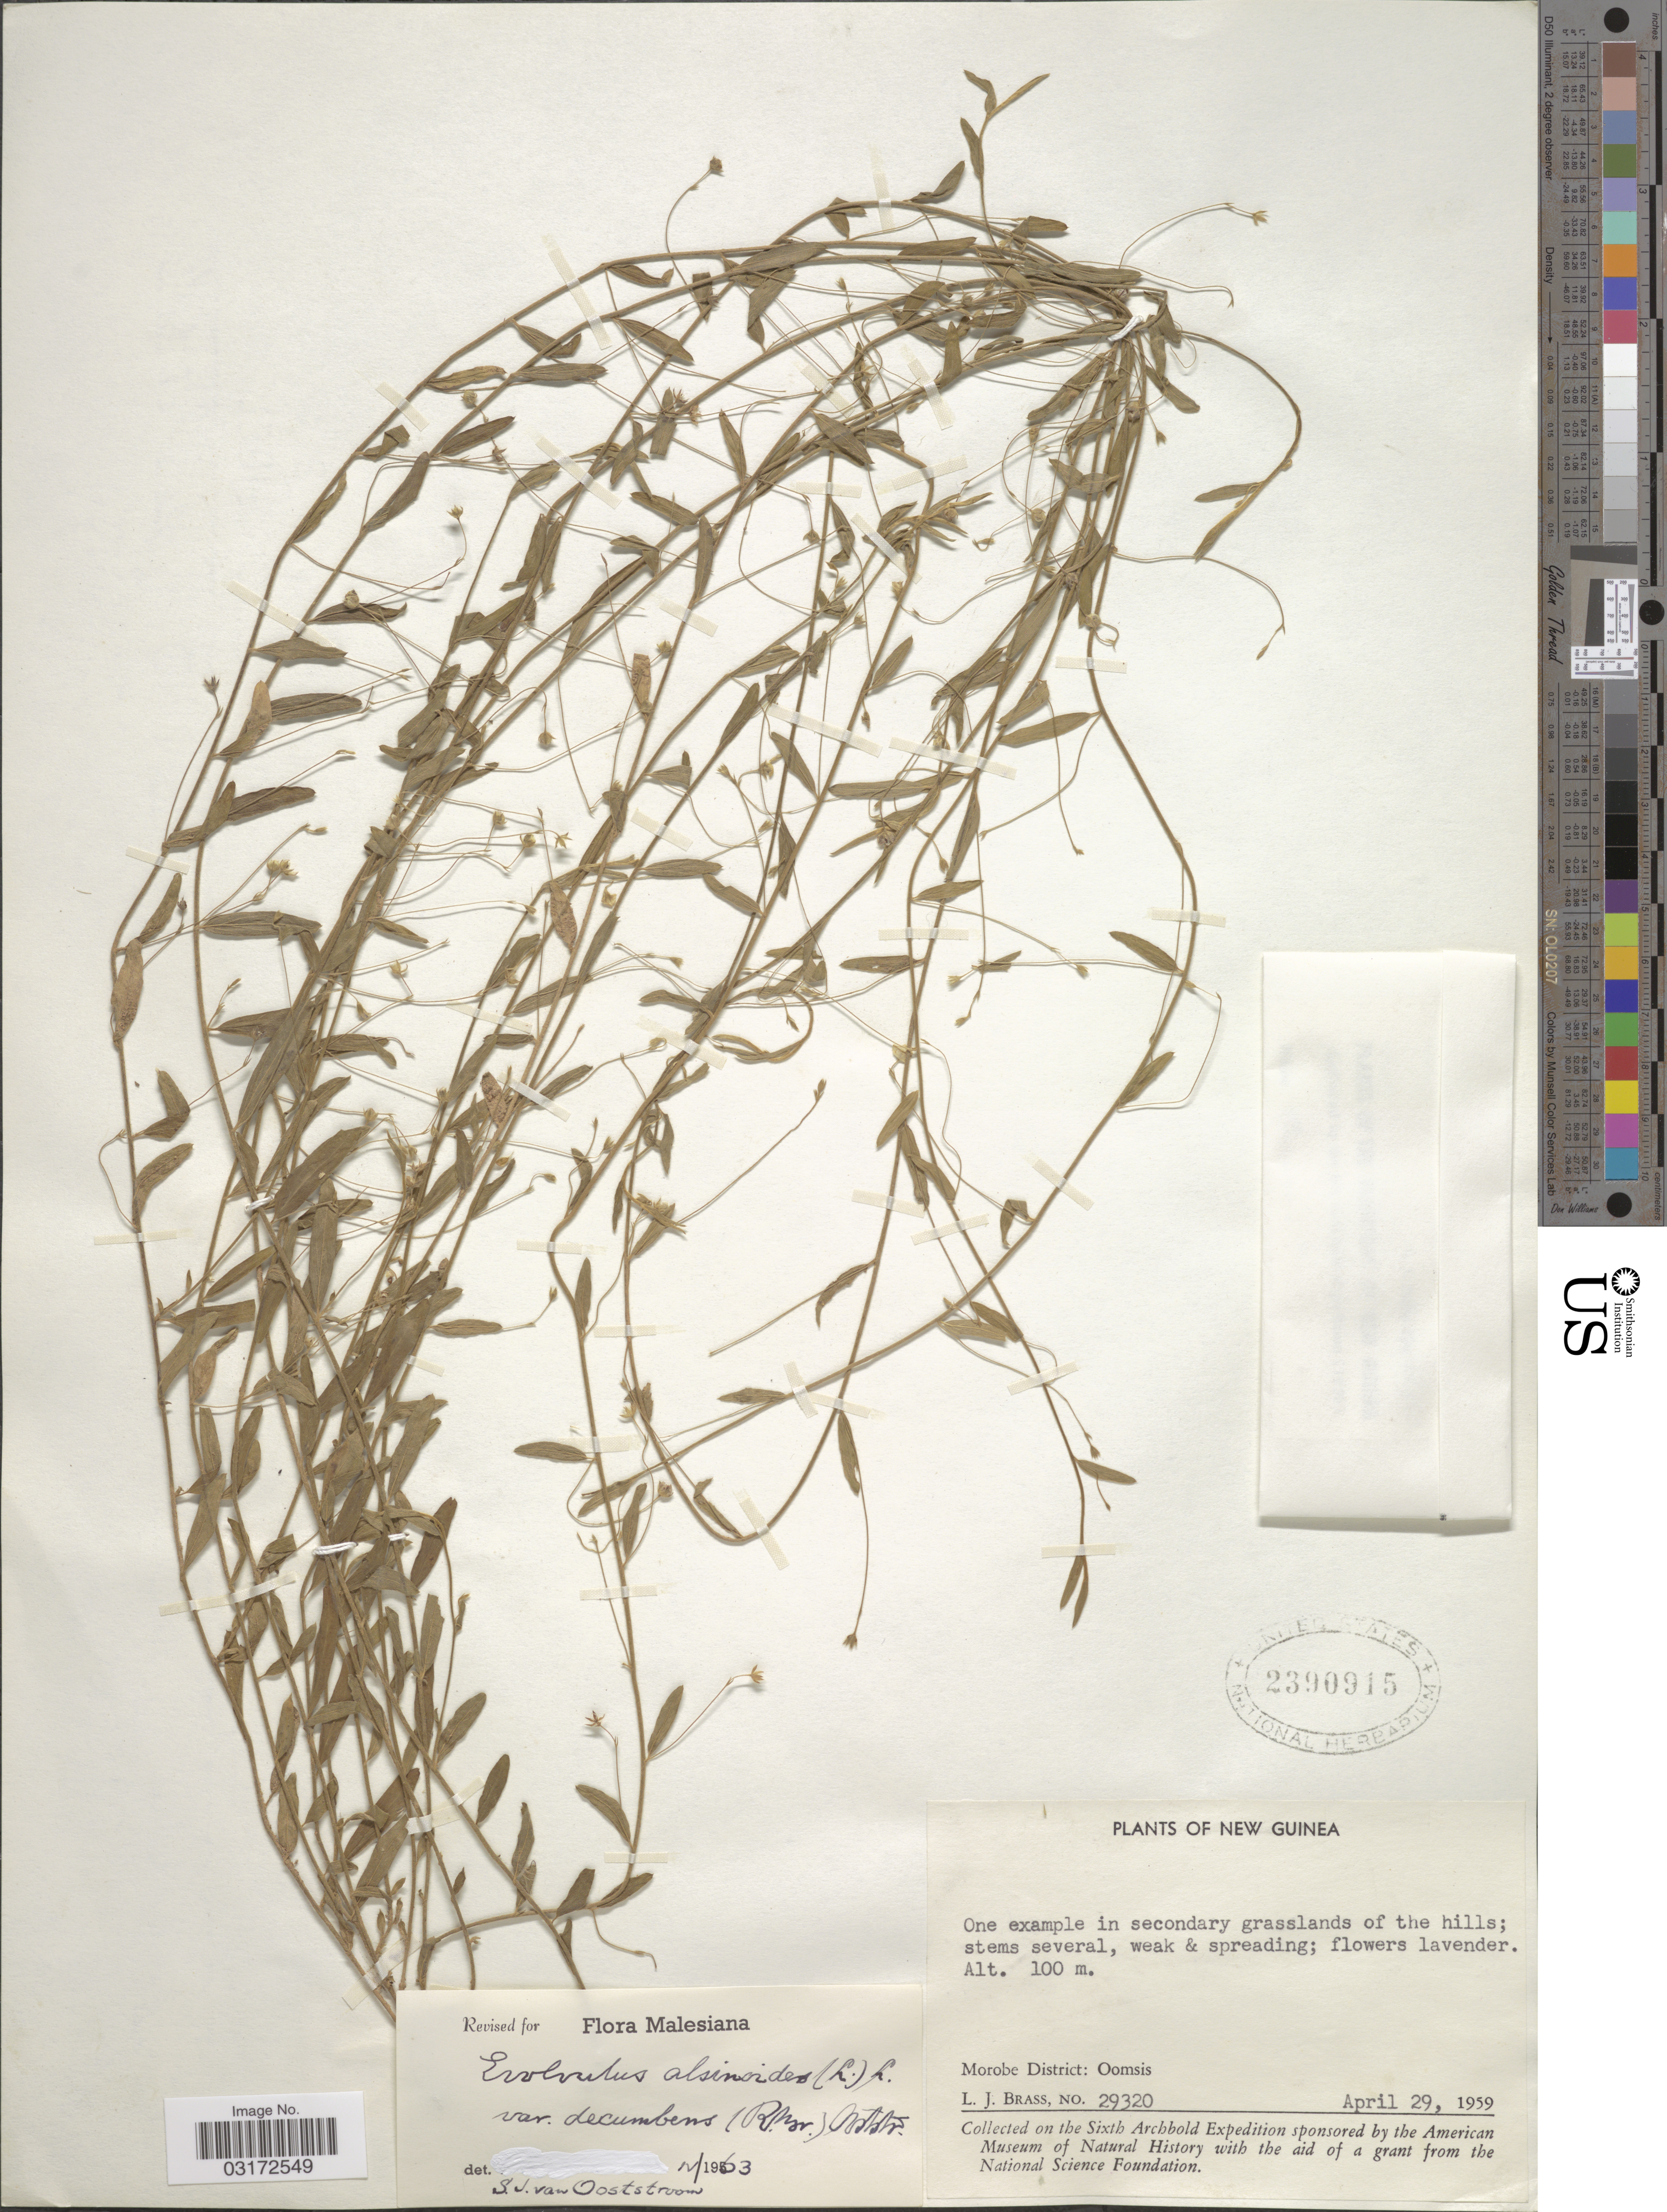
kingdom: Plantae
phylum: Tracheophyta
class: Magnoliopsida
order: Solanales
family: Convolvulaceae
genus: Evolvulus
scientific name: Evolvulus alsinoides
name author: (L.) L.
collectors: L. J. Brass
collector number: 29320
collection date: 1959-04-29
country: Papua New Guinea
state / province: Morobe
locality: New Guinea. Morobe District: Oomsis.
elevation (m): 100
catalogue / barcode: US 2390915